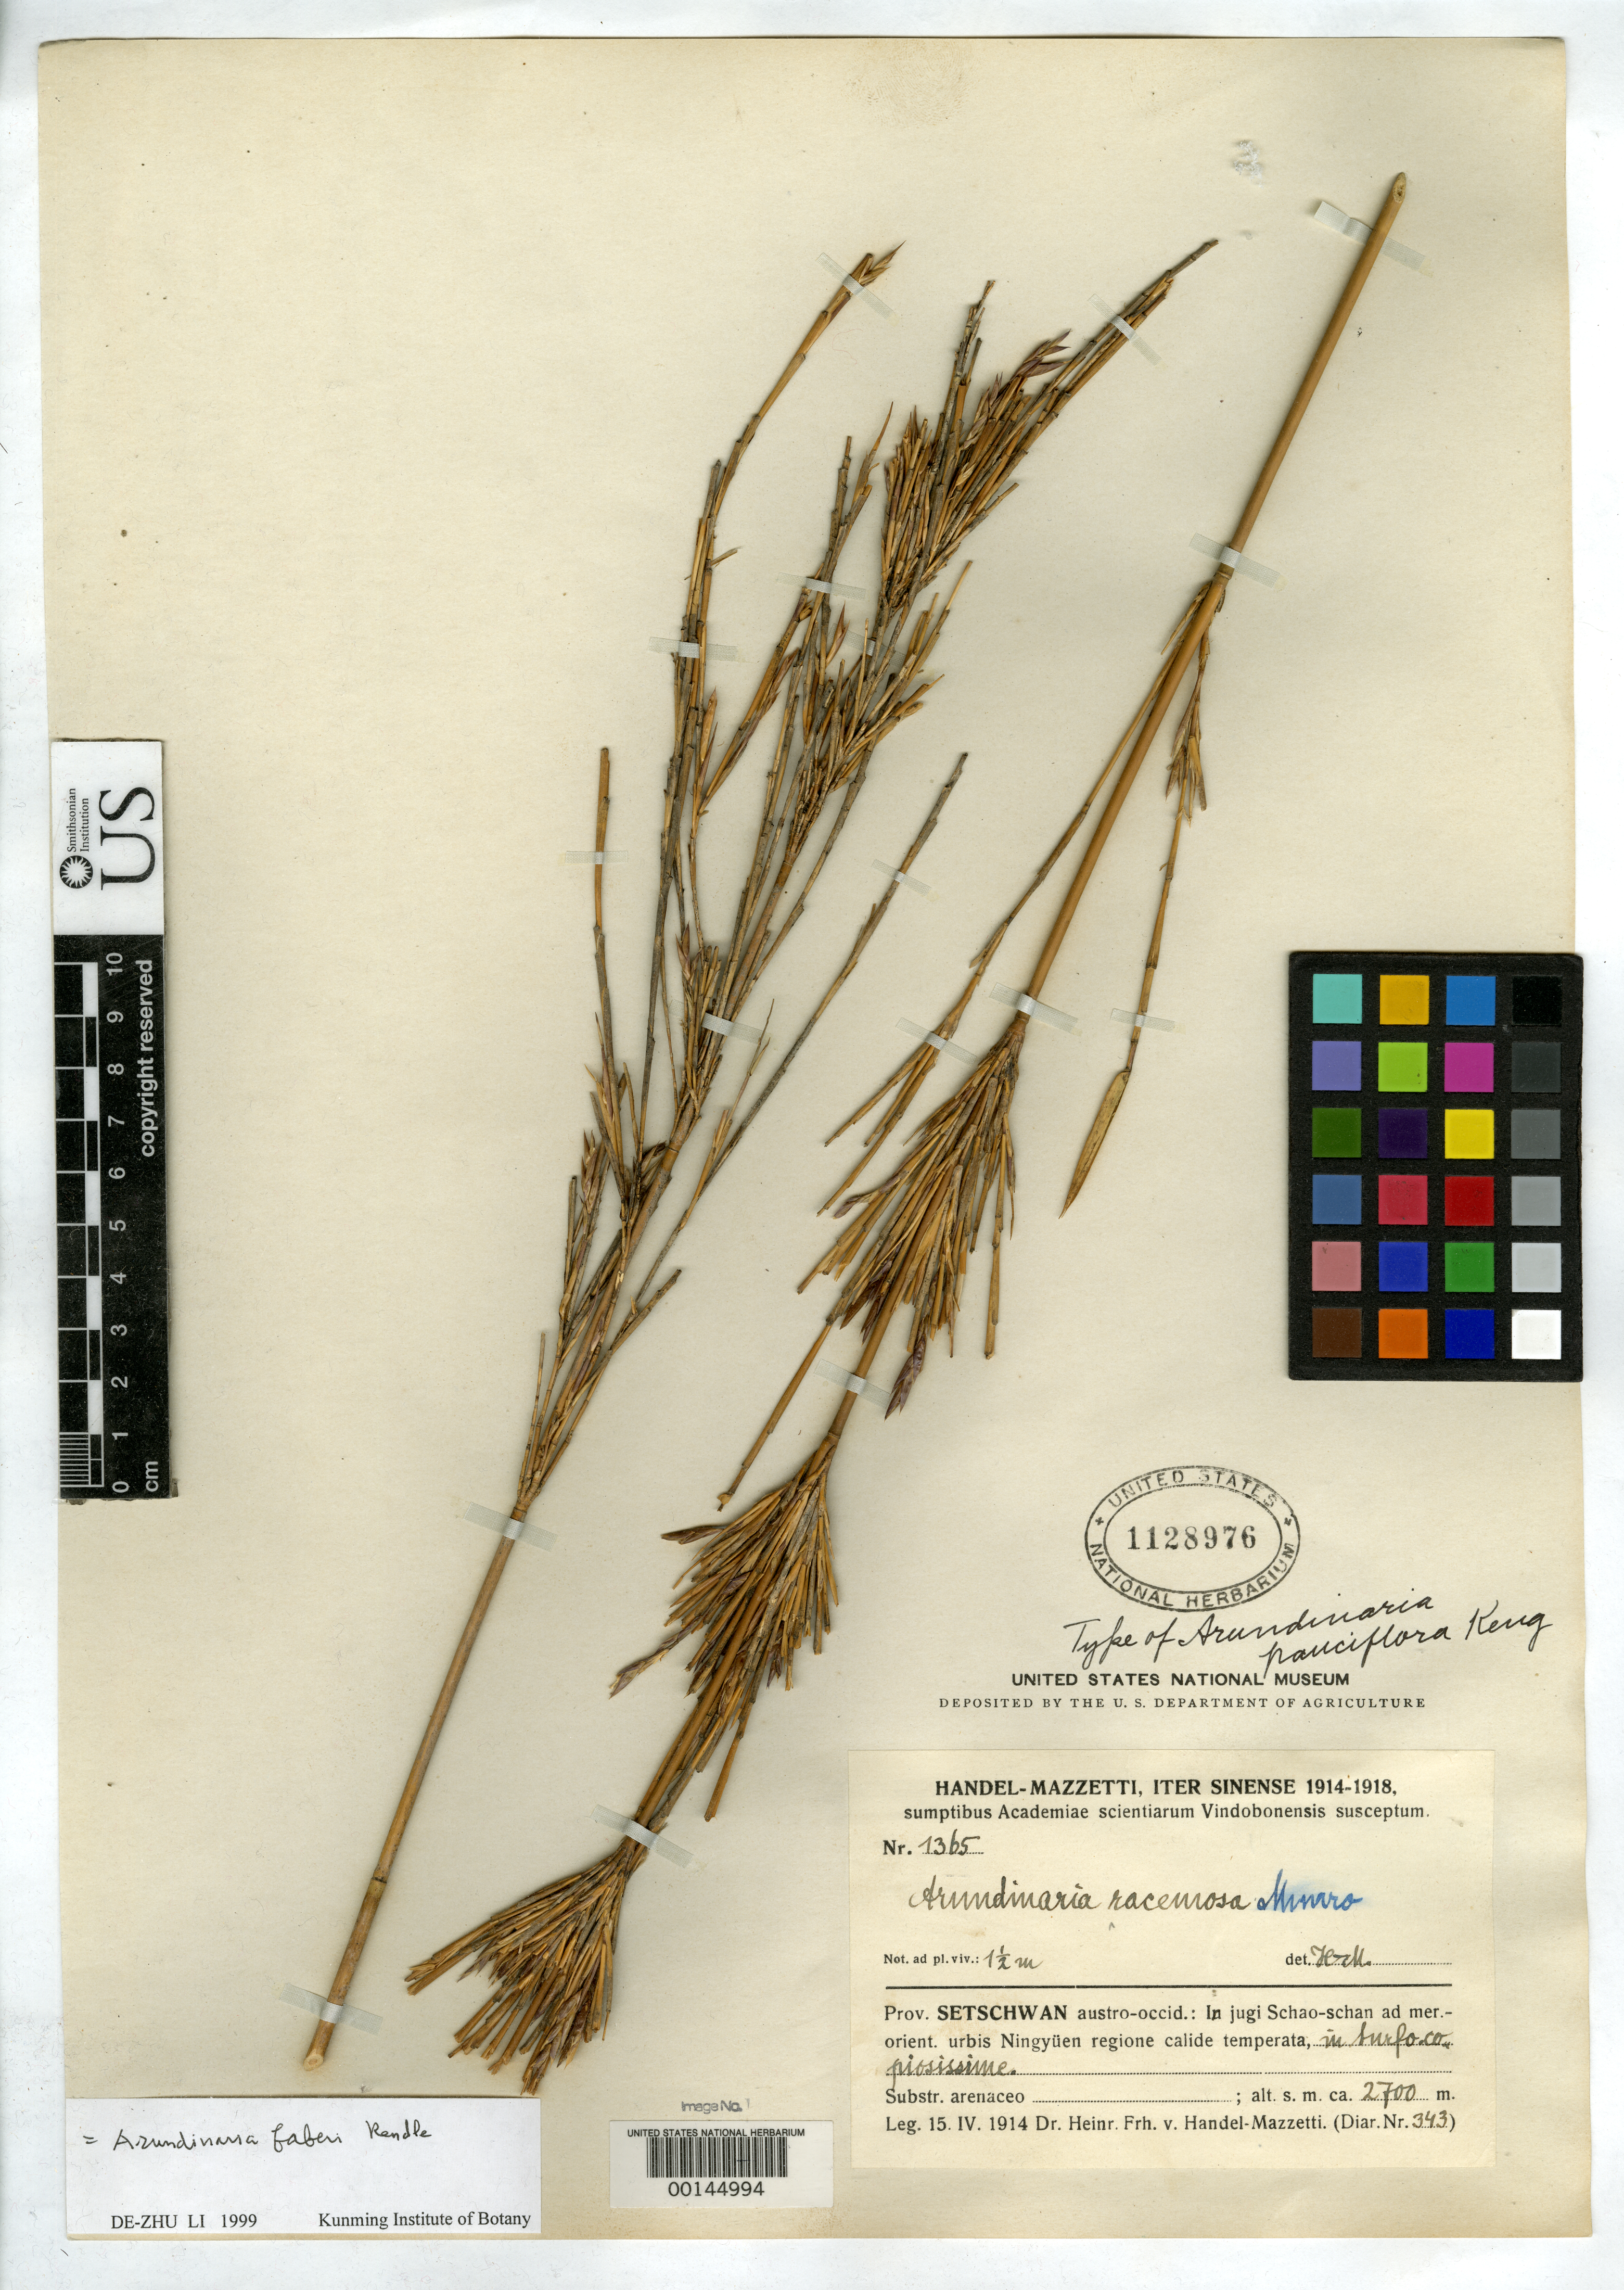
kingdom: Plantae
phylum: Tracheophyta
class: Liliopsida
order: Poales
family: Poaceae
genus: Arundinaria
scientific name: Arundinaria pauciflora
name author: Keng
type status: Holotype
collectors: H. Handel-Mazzetti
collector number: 1365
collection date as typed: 15 Apr 1914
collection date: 1914-04-15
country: China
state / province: Sichuan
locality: Shaoshan, Ningyuen region.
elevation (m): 2700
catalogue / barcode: US 1128976